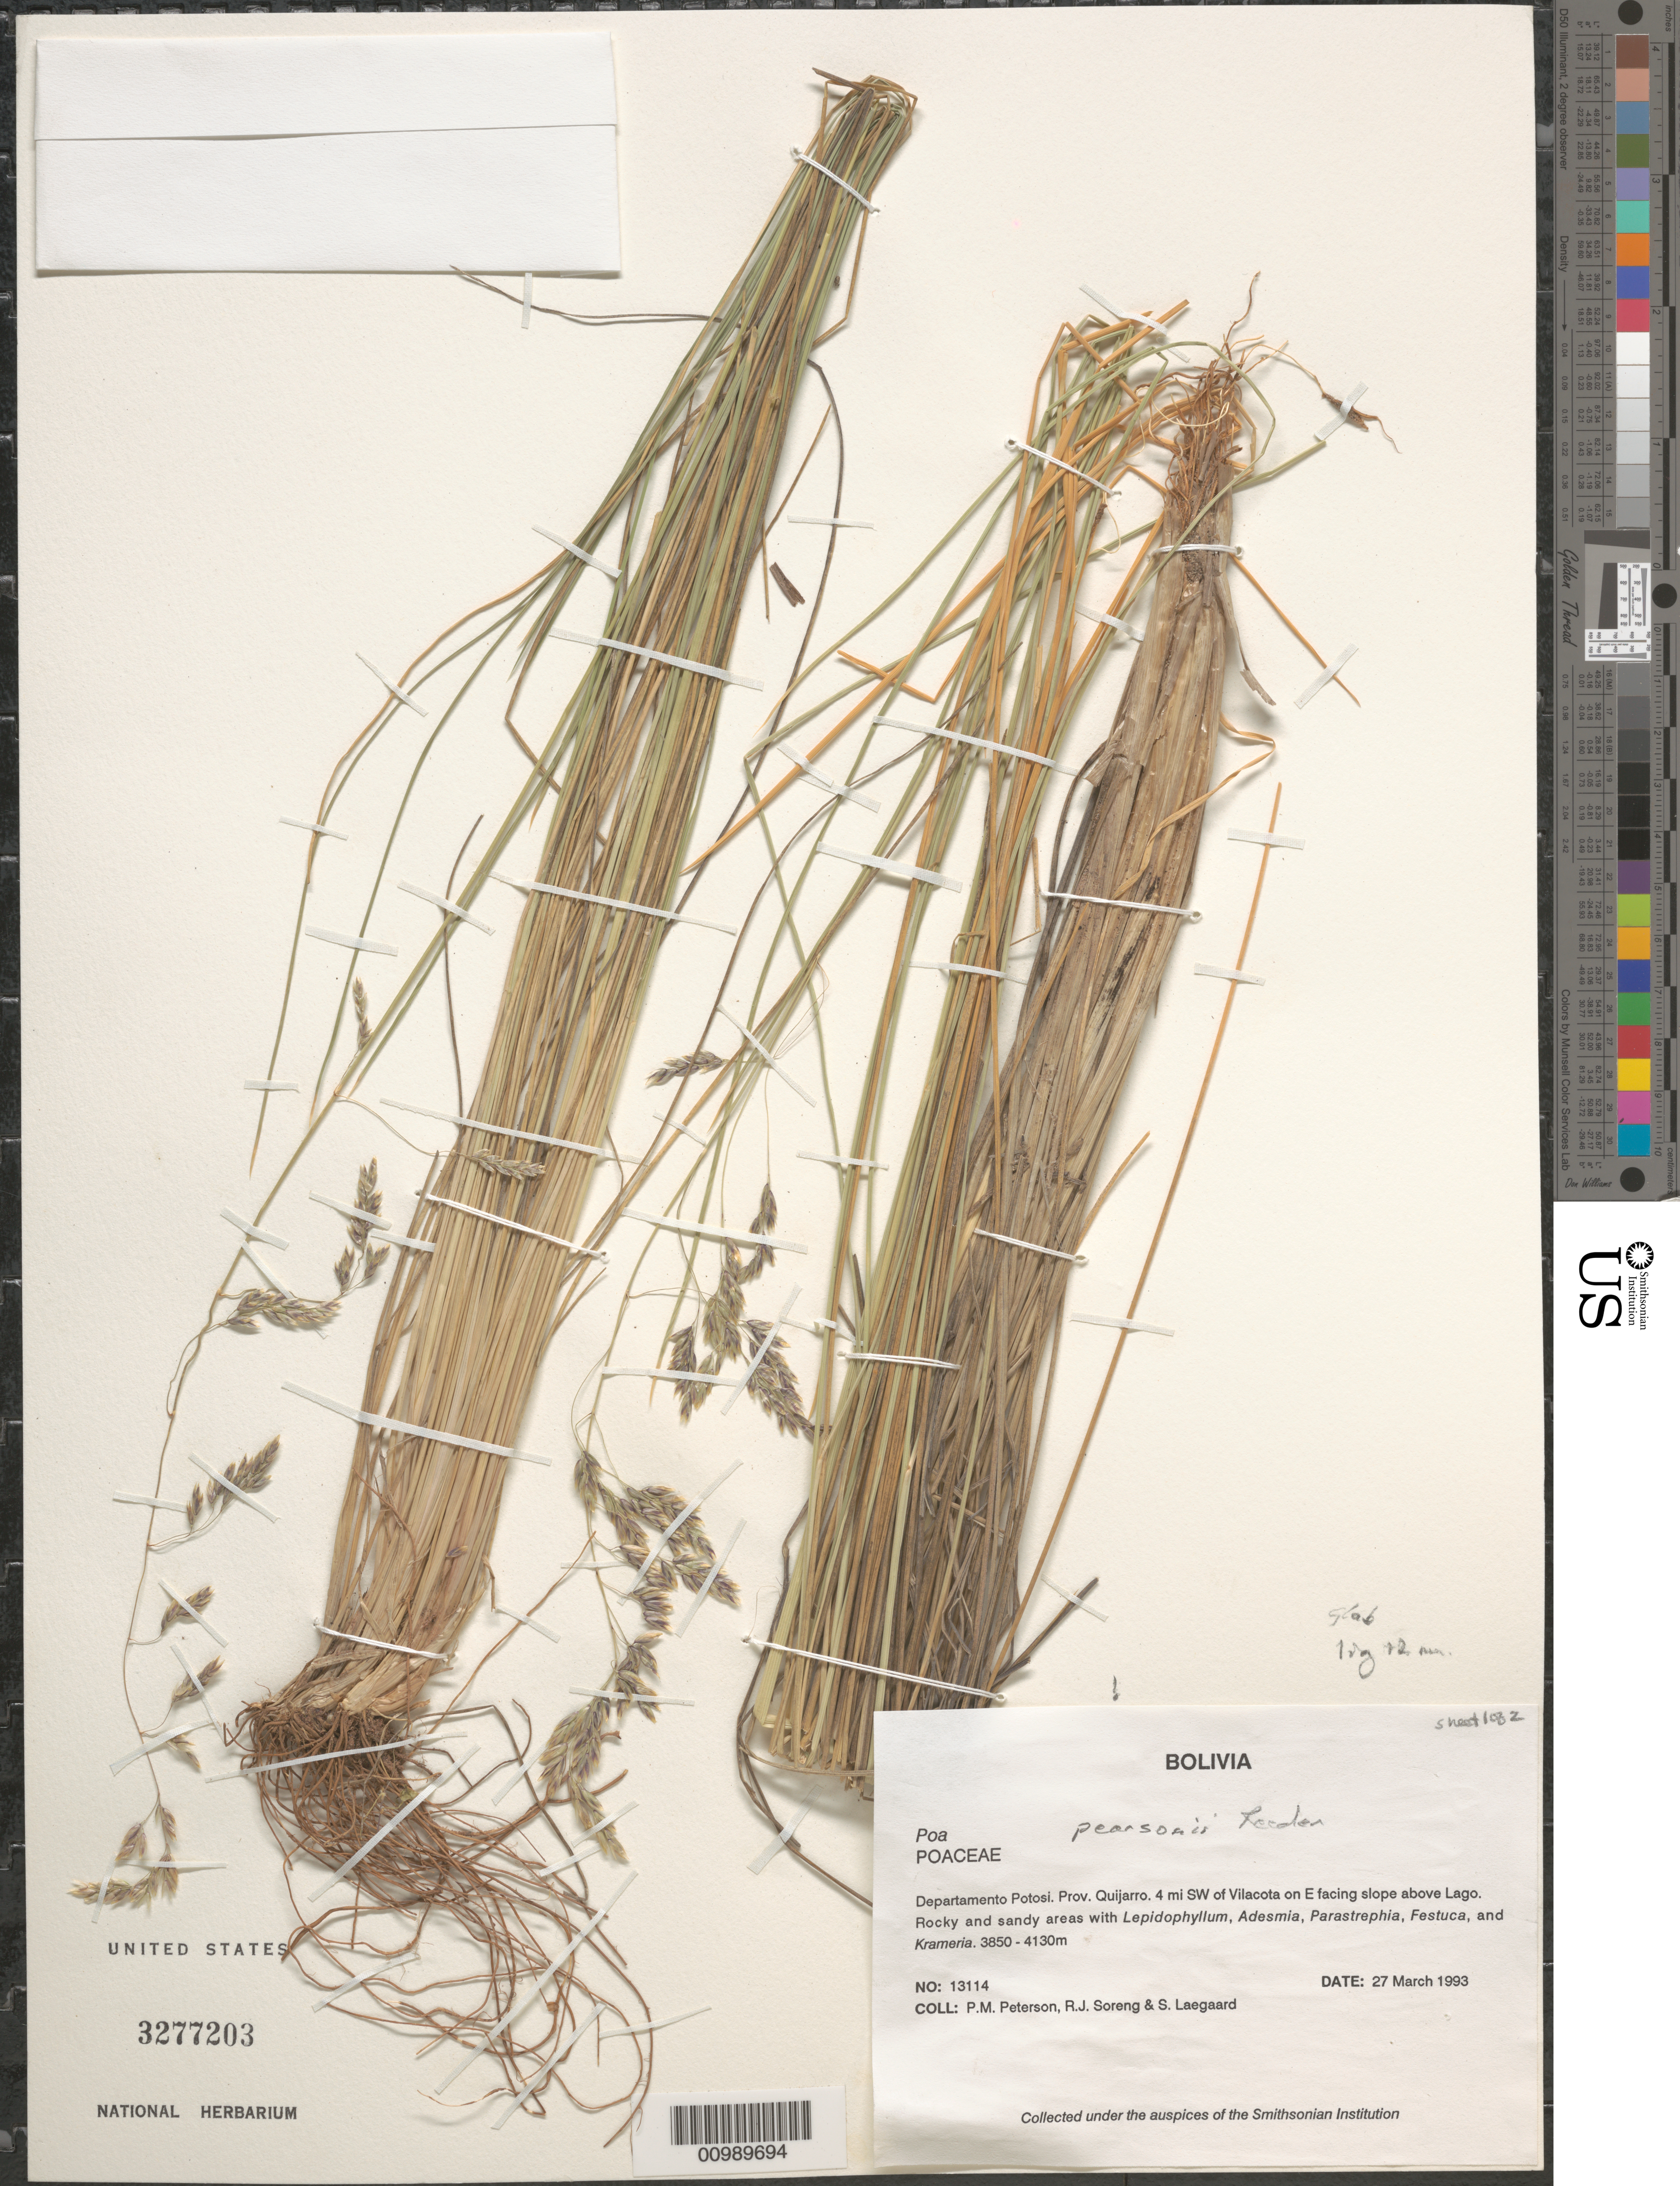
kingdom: Plantae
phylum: Tracheophyta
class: Liliopsida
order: Poales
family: Poaceae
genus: Poa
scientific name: Poa kurtzii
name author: R.E. Fr.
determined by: Soreng, Robert J., Research Associate (BOT), Smithsonian Institution - National Museum of Natural History (UNITED STATES)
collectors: P. M. Peterson, R. J. Soreng & S. Lægaard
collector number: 13114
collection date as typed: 27 Mar 1993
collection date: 1993-03-27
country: Bolivia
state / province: Potosi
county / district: Quijarro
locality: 4 mi SW of Vilacota on E facing slope above Lago.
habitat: Rocky and sandy areas with Lepidophyllum, Adesmia, Parastrephia, Festuca, and Krameria.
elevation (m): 3850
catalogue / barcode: US 3277203